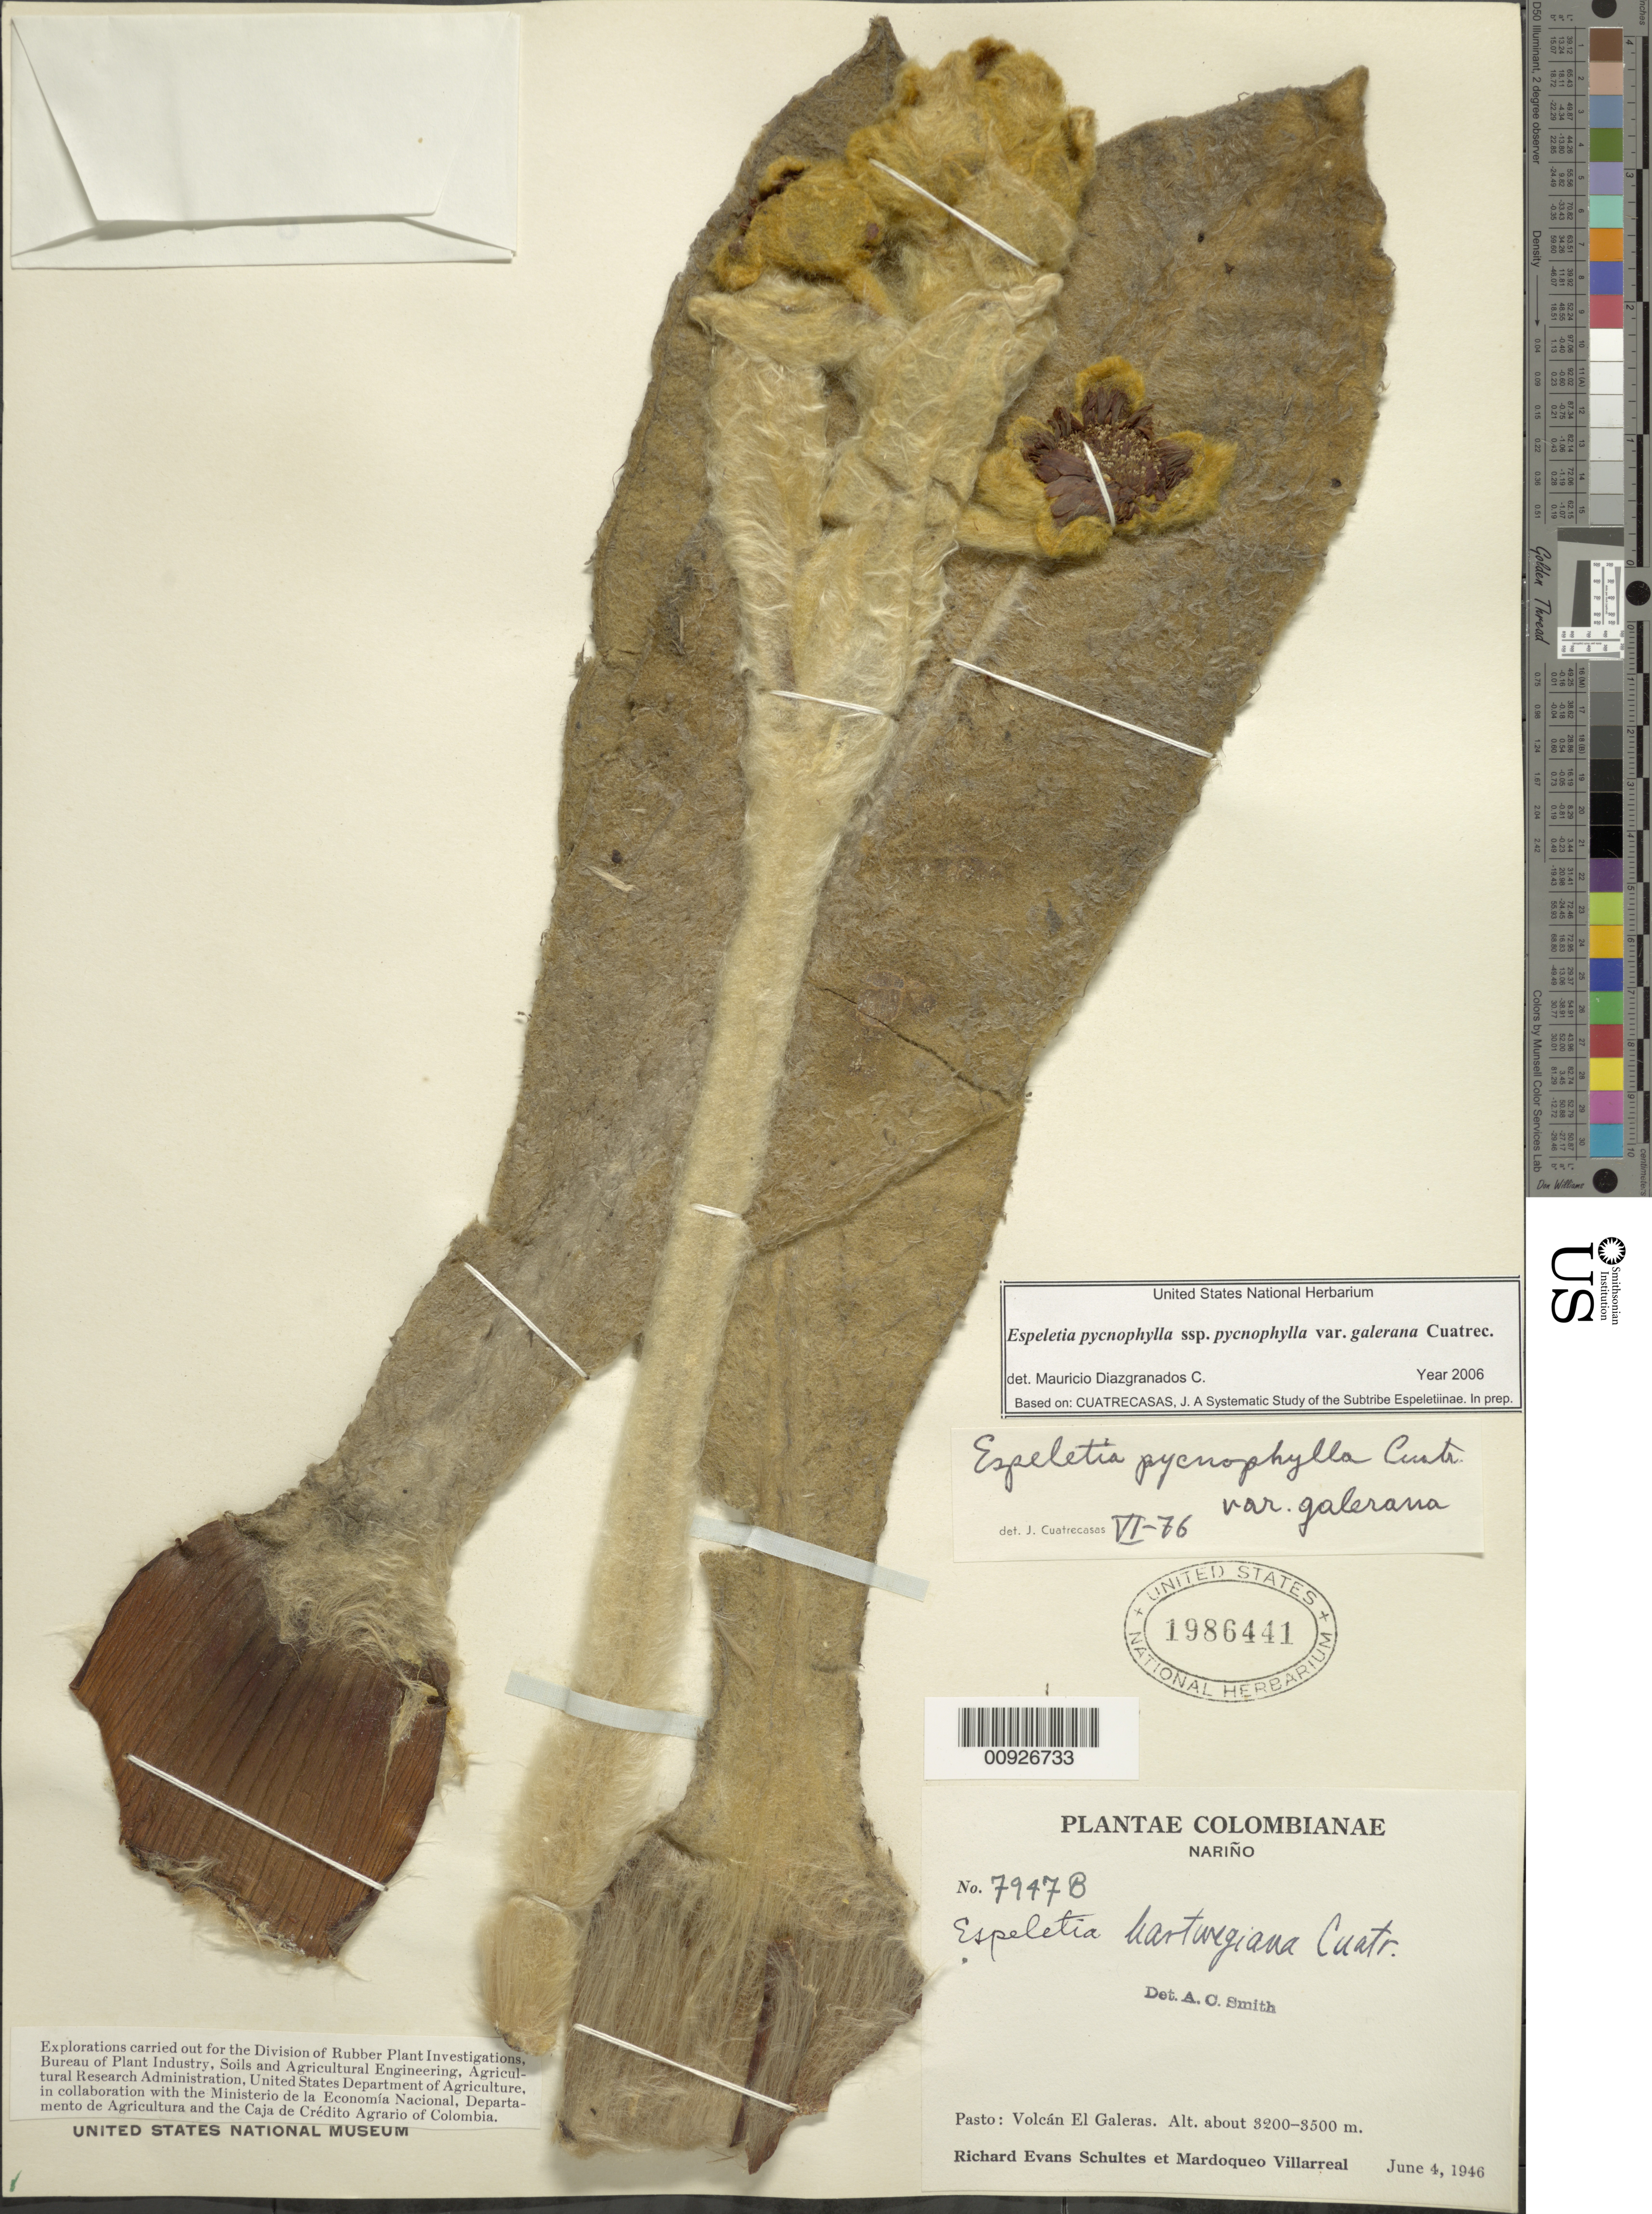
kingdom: Plantae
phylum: Tracheophyta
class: Magnoliopsida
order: Asterales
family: Asteraceae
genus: Espeletia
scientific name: Espeletia pycnophylla var. galerana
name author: Cuatrec.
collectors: R. E. Schultes & M. Villareal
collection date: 1946-06-04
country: Colombia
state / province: Nariño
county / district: Pasto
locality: Pasto, Volcán El Galeras.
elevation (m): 3200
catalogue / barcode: US 1986441